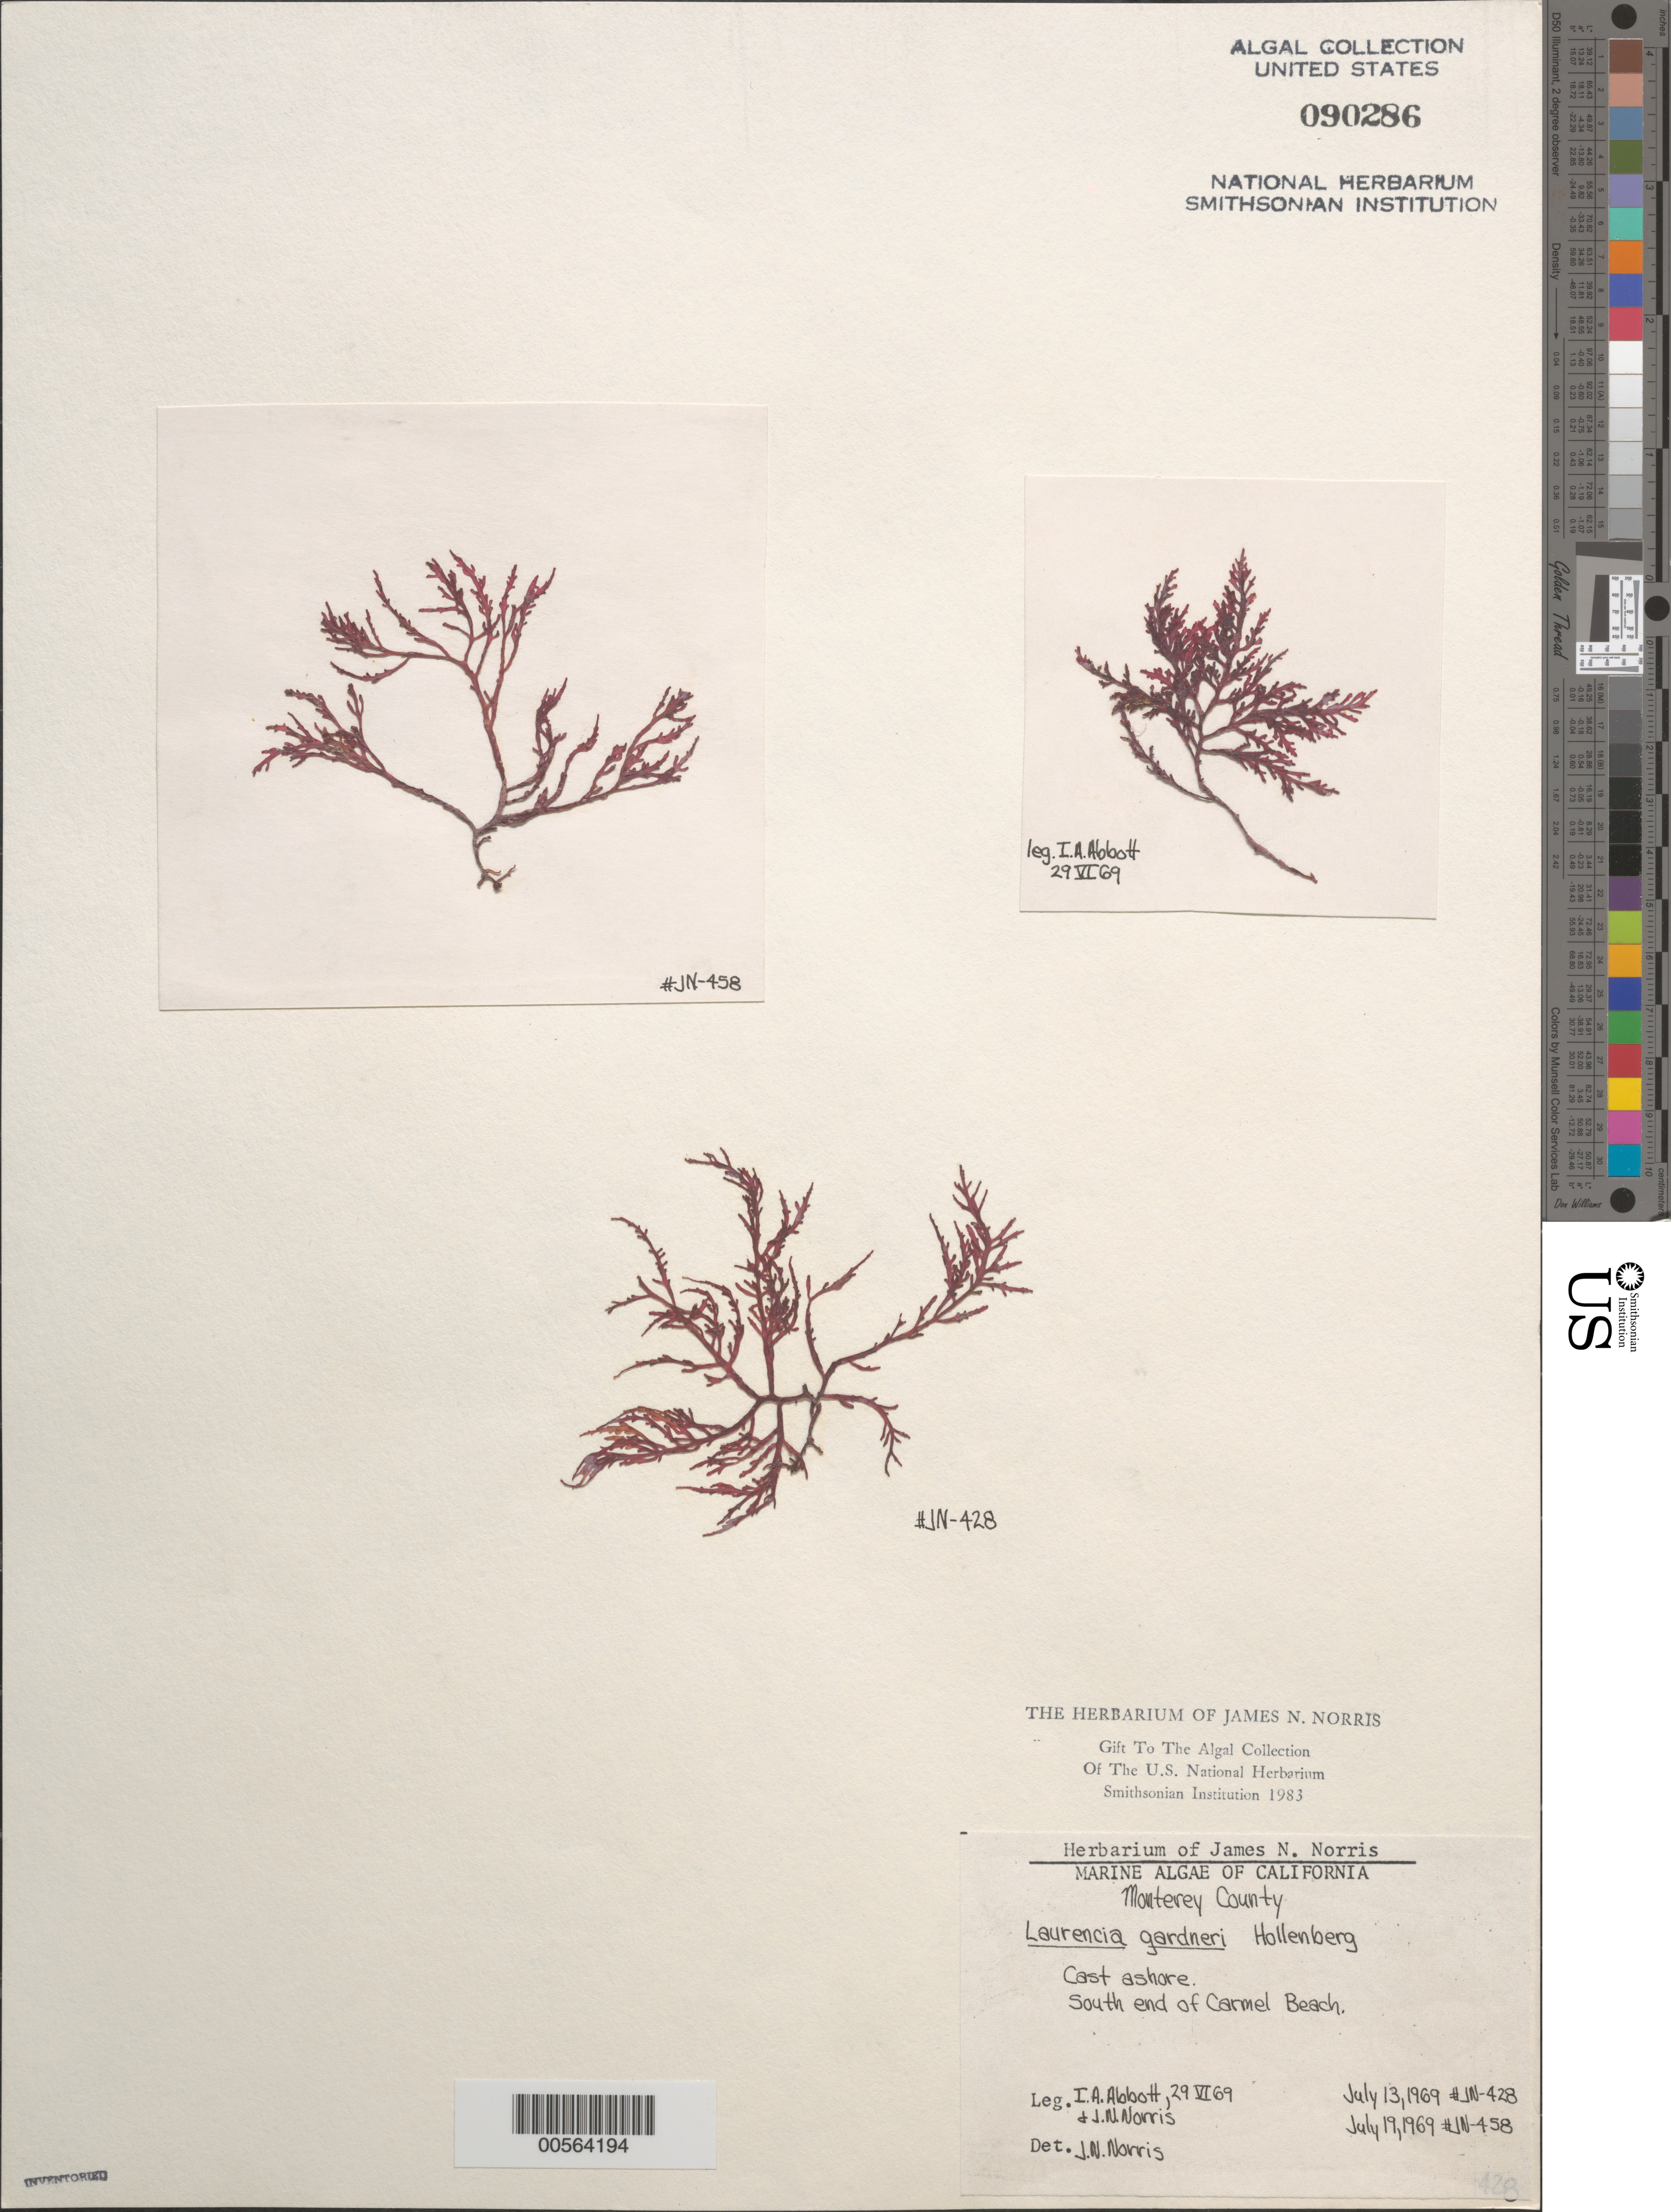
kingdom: Plantae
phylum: Rhodophyta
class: Florideophyceae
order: Ceramiales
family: Rhodomelaceae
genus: Laurencia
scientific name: Laurencia gardneri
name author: Hollenb. in G.M. Sm. & Hollenb.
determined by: Norris, James N.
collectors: I. A. Abbott & J. N. Norris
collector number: JN-428 & JN-458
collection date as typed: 13 Jul 1969 AND 19 Jul 1969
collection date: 1969-07-13,1969-07-19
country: United States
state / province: California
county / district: Monterey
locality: Carmel Beach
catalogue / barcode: US 90286